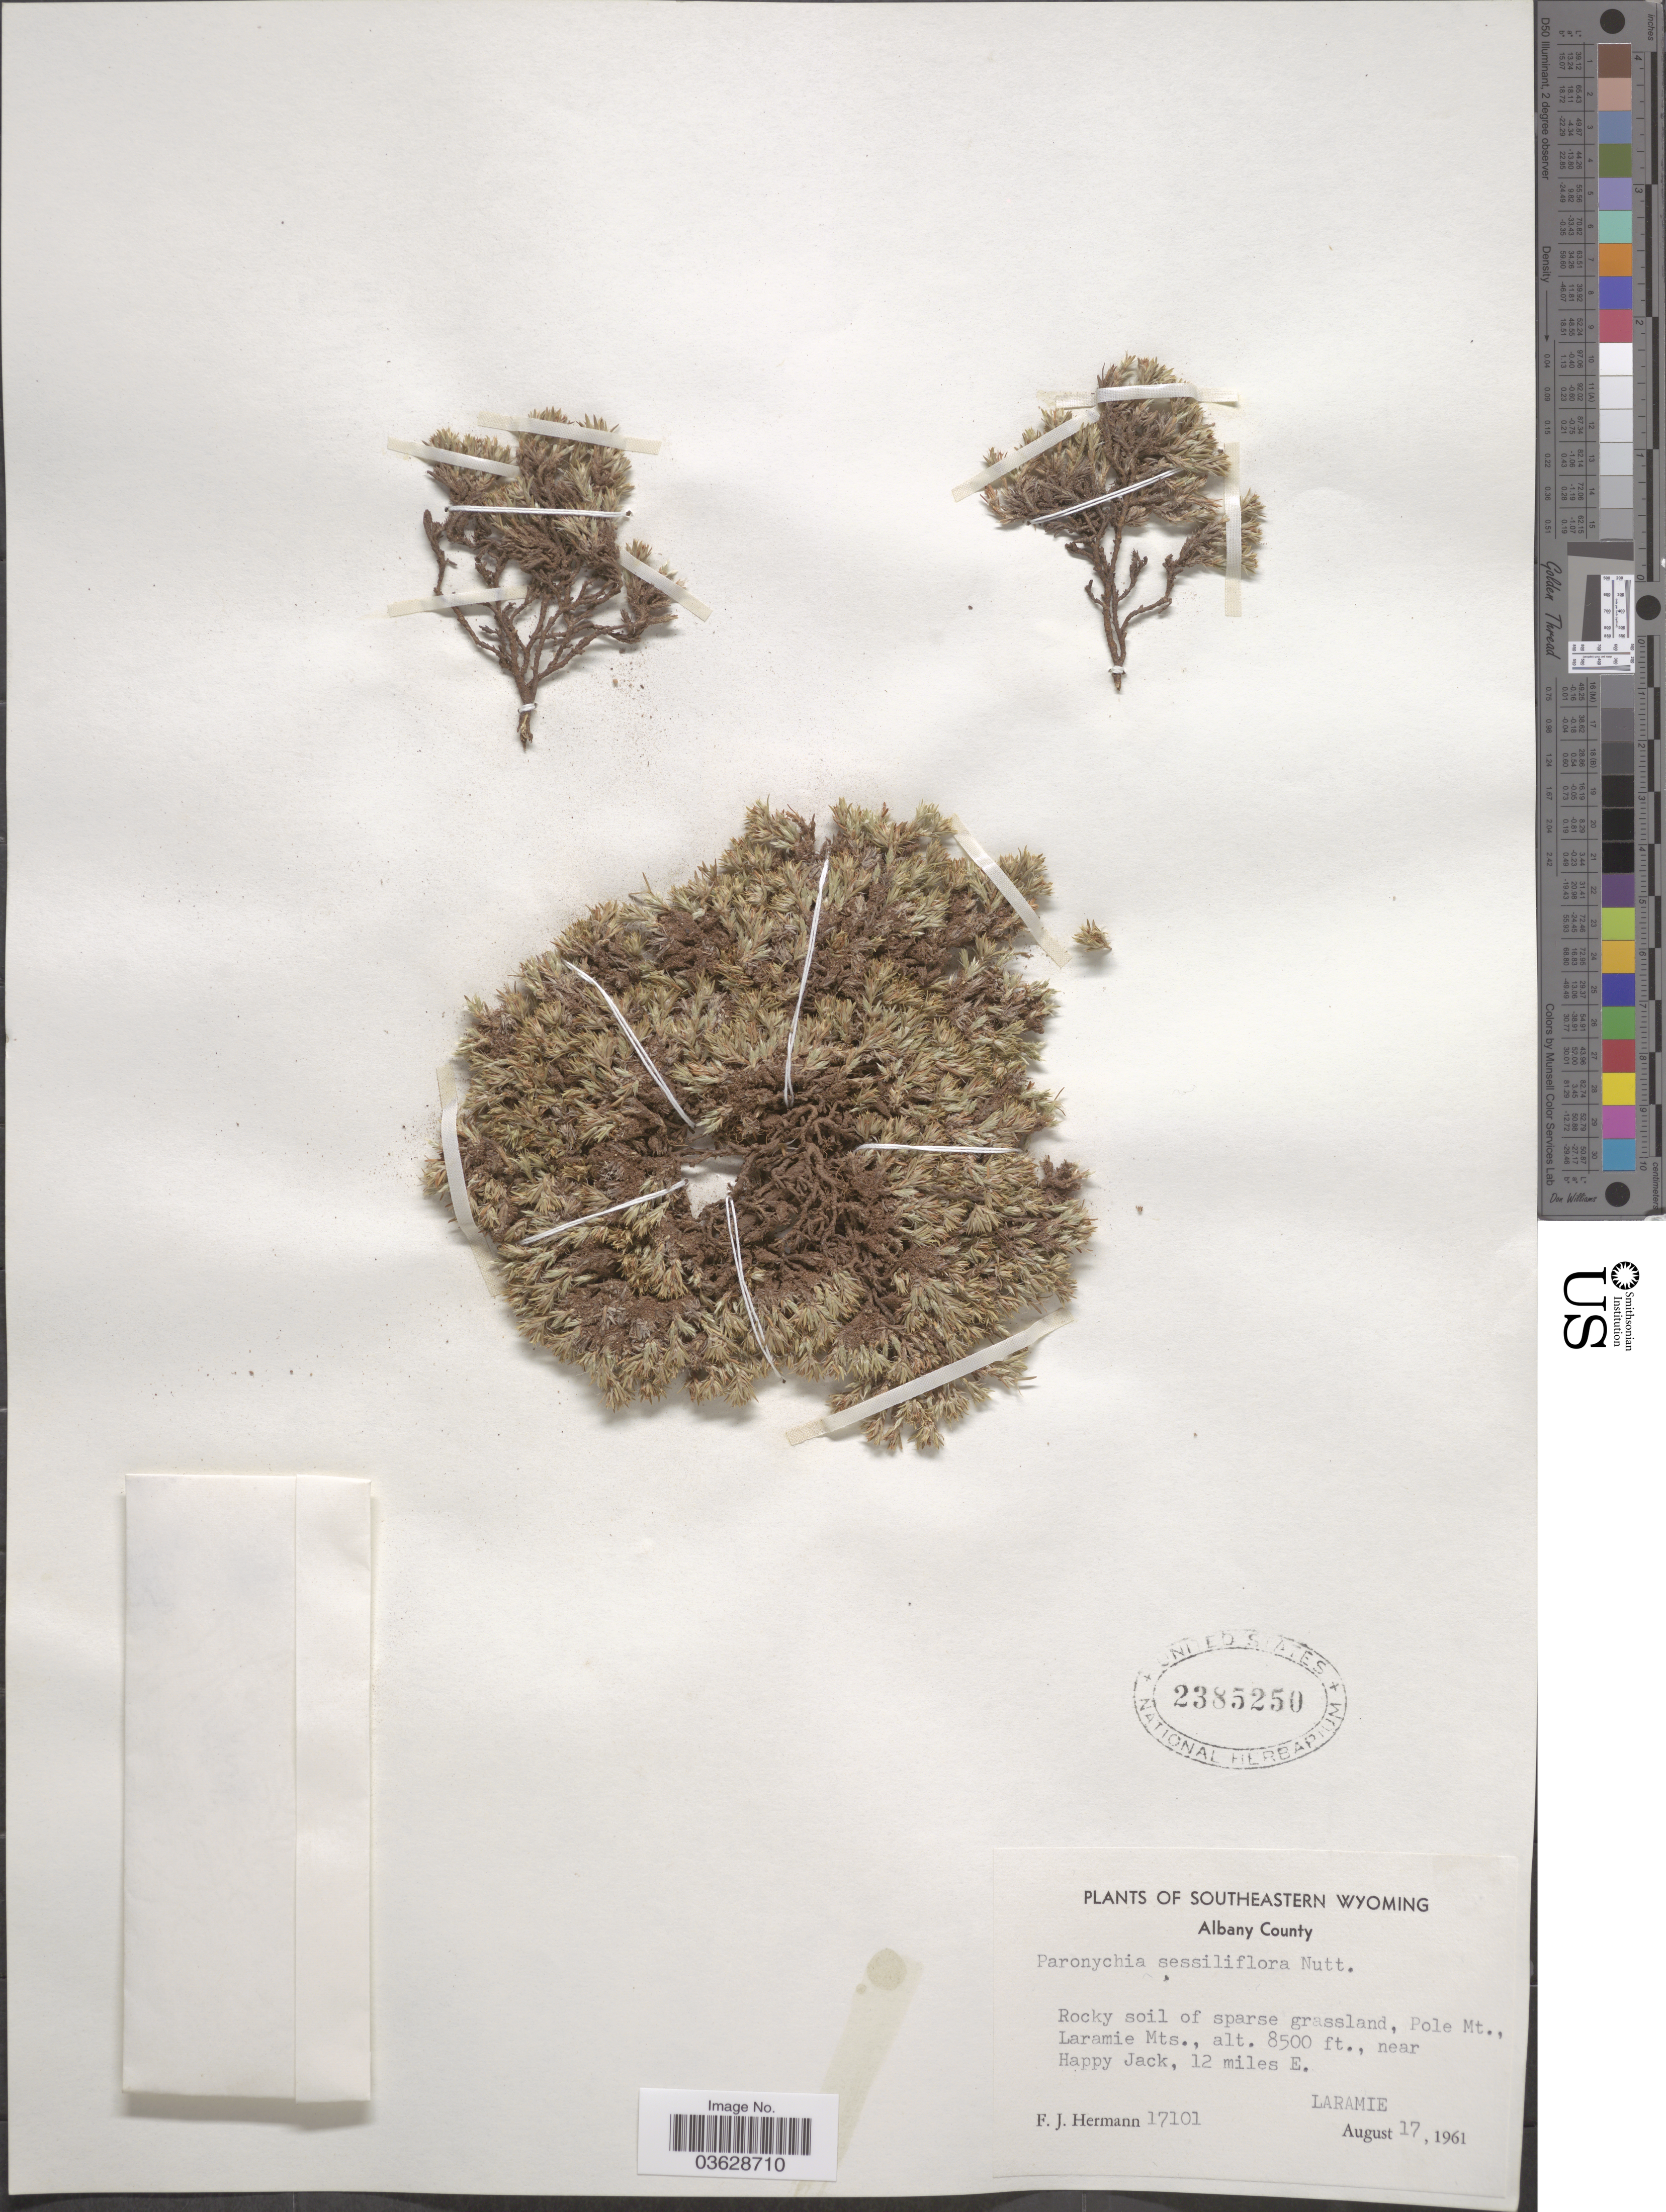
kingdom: Plantae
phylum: Tracheophyta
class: Magnoliopsida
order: Caryophyllales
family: Caryophyllaceae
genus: Paronychia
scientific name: Paronychia sessiliflora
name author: Nutt.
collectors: F. J. Hermann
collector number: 17101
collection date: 1961-08-17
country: United States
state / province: Wyoming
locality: Southeastern Wyoming. Albany County. Pole Mt., Laramie Mts., near Happy Jack, 12 miles E. Laramie.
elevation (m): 2591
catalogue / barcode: US 2385250